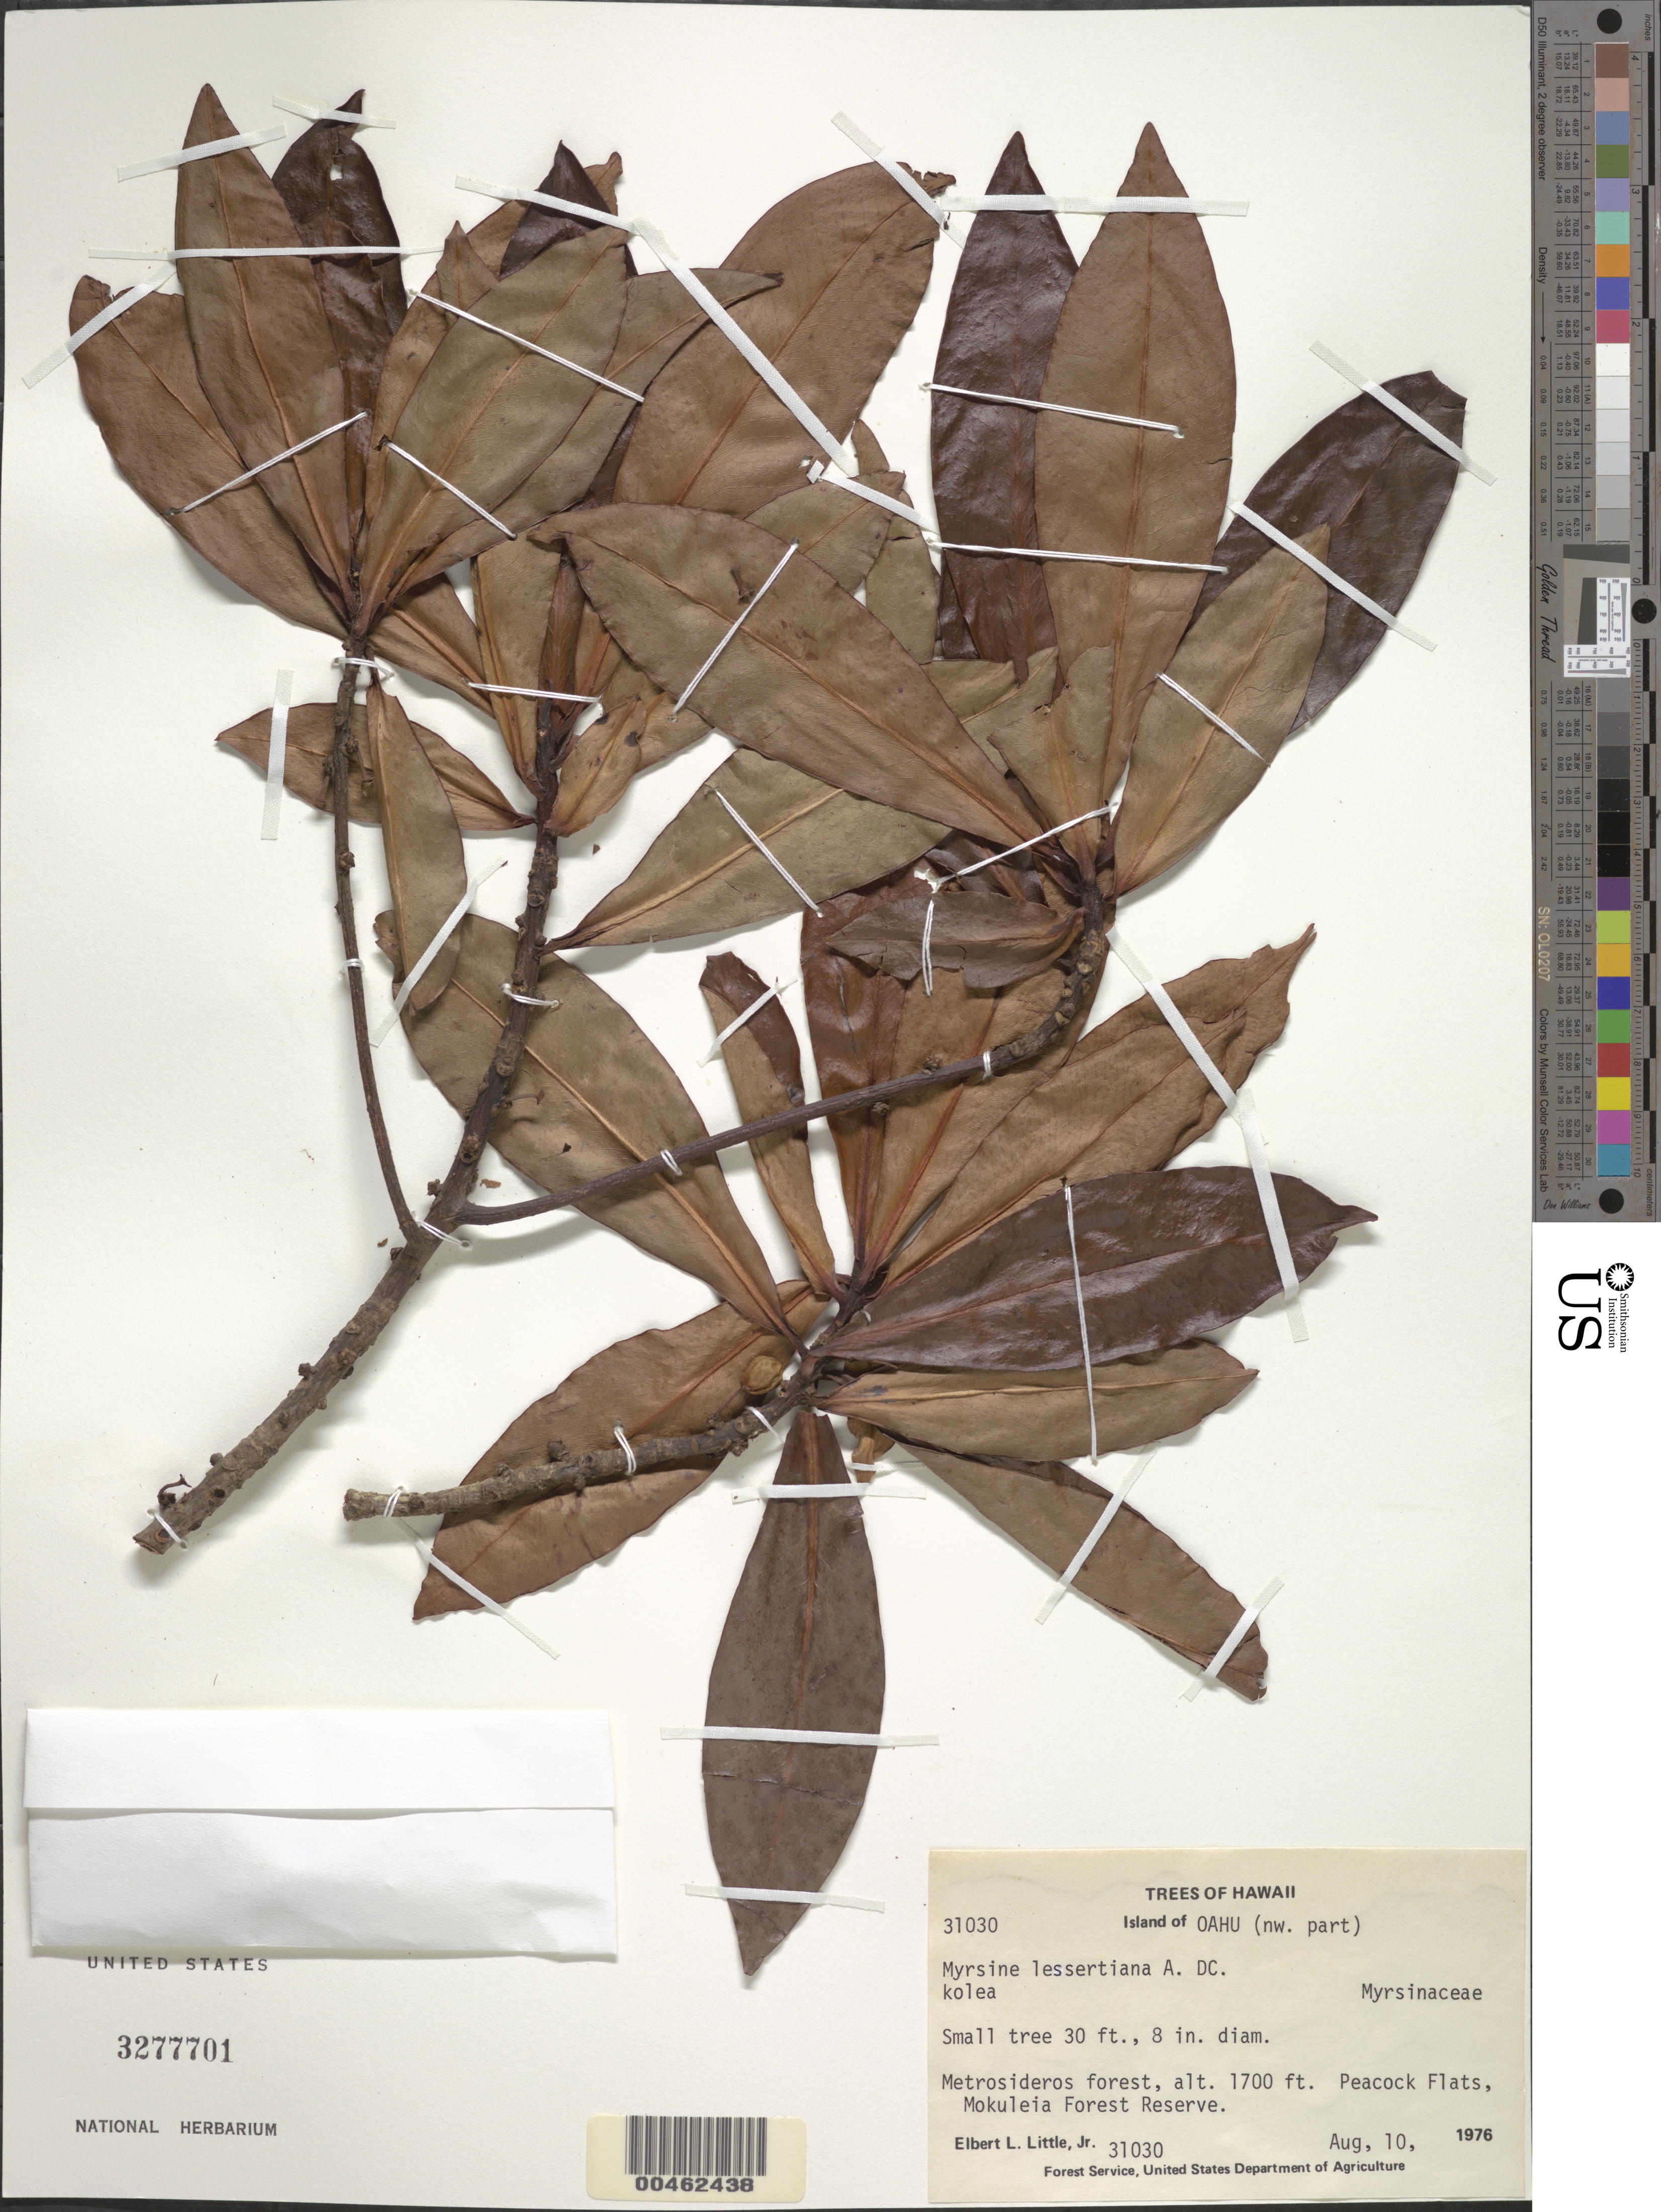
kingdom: Plantae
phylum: Tracheophyta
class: Magnoliopsida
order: Ericales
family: Primulaceae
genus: Myrsine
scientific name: Myrsine lessertiana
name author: A. DC.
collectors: E. L. Little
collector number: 31030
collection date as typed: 10 Aug 1976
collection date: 1976-08-10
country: United States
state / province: Hawaii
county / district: Honolulu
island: Oahu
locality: NW part of Oahu, Peacock Flats, Mokuleia Forest Reserve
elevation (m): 518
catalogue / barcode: US 3277701